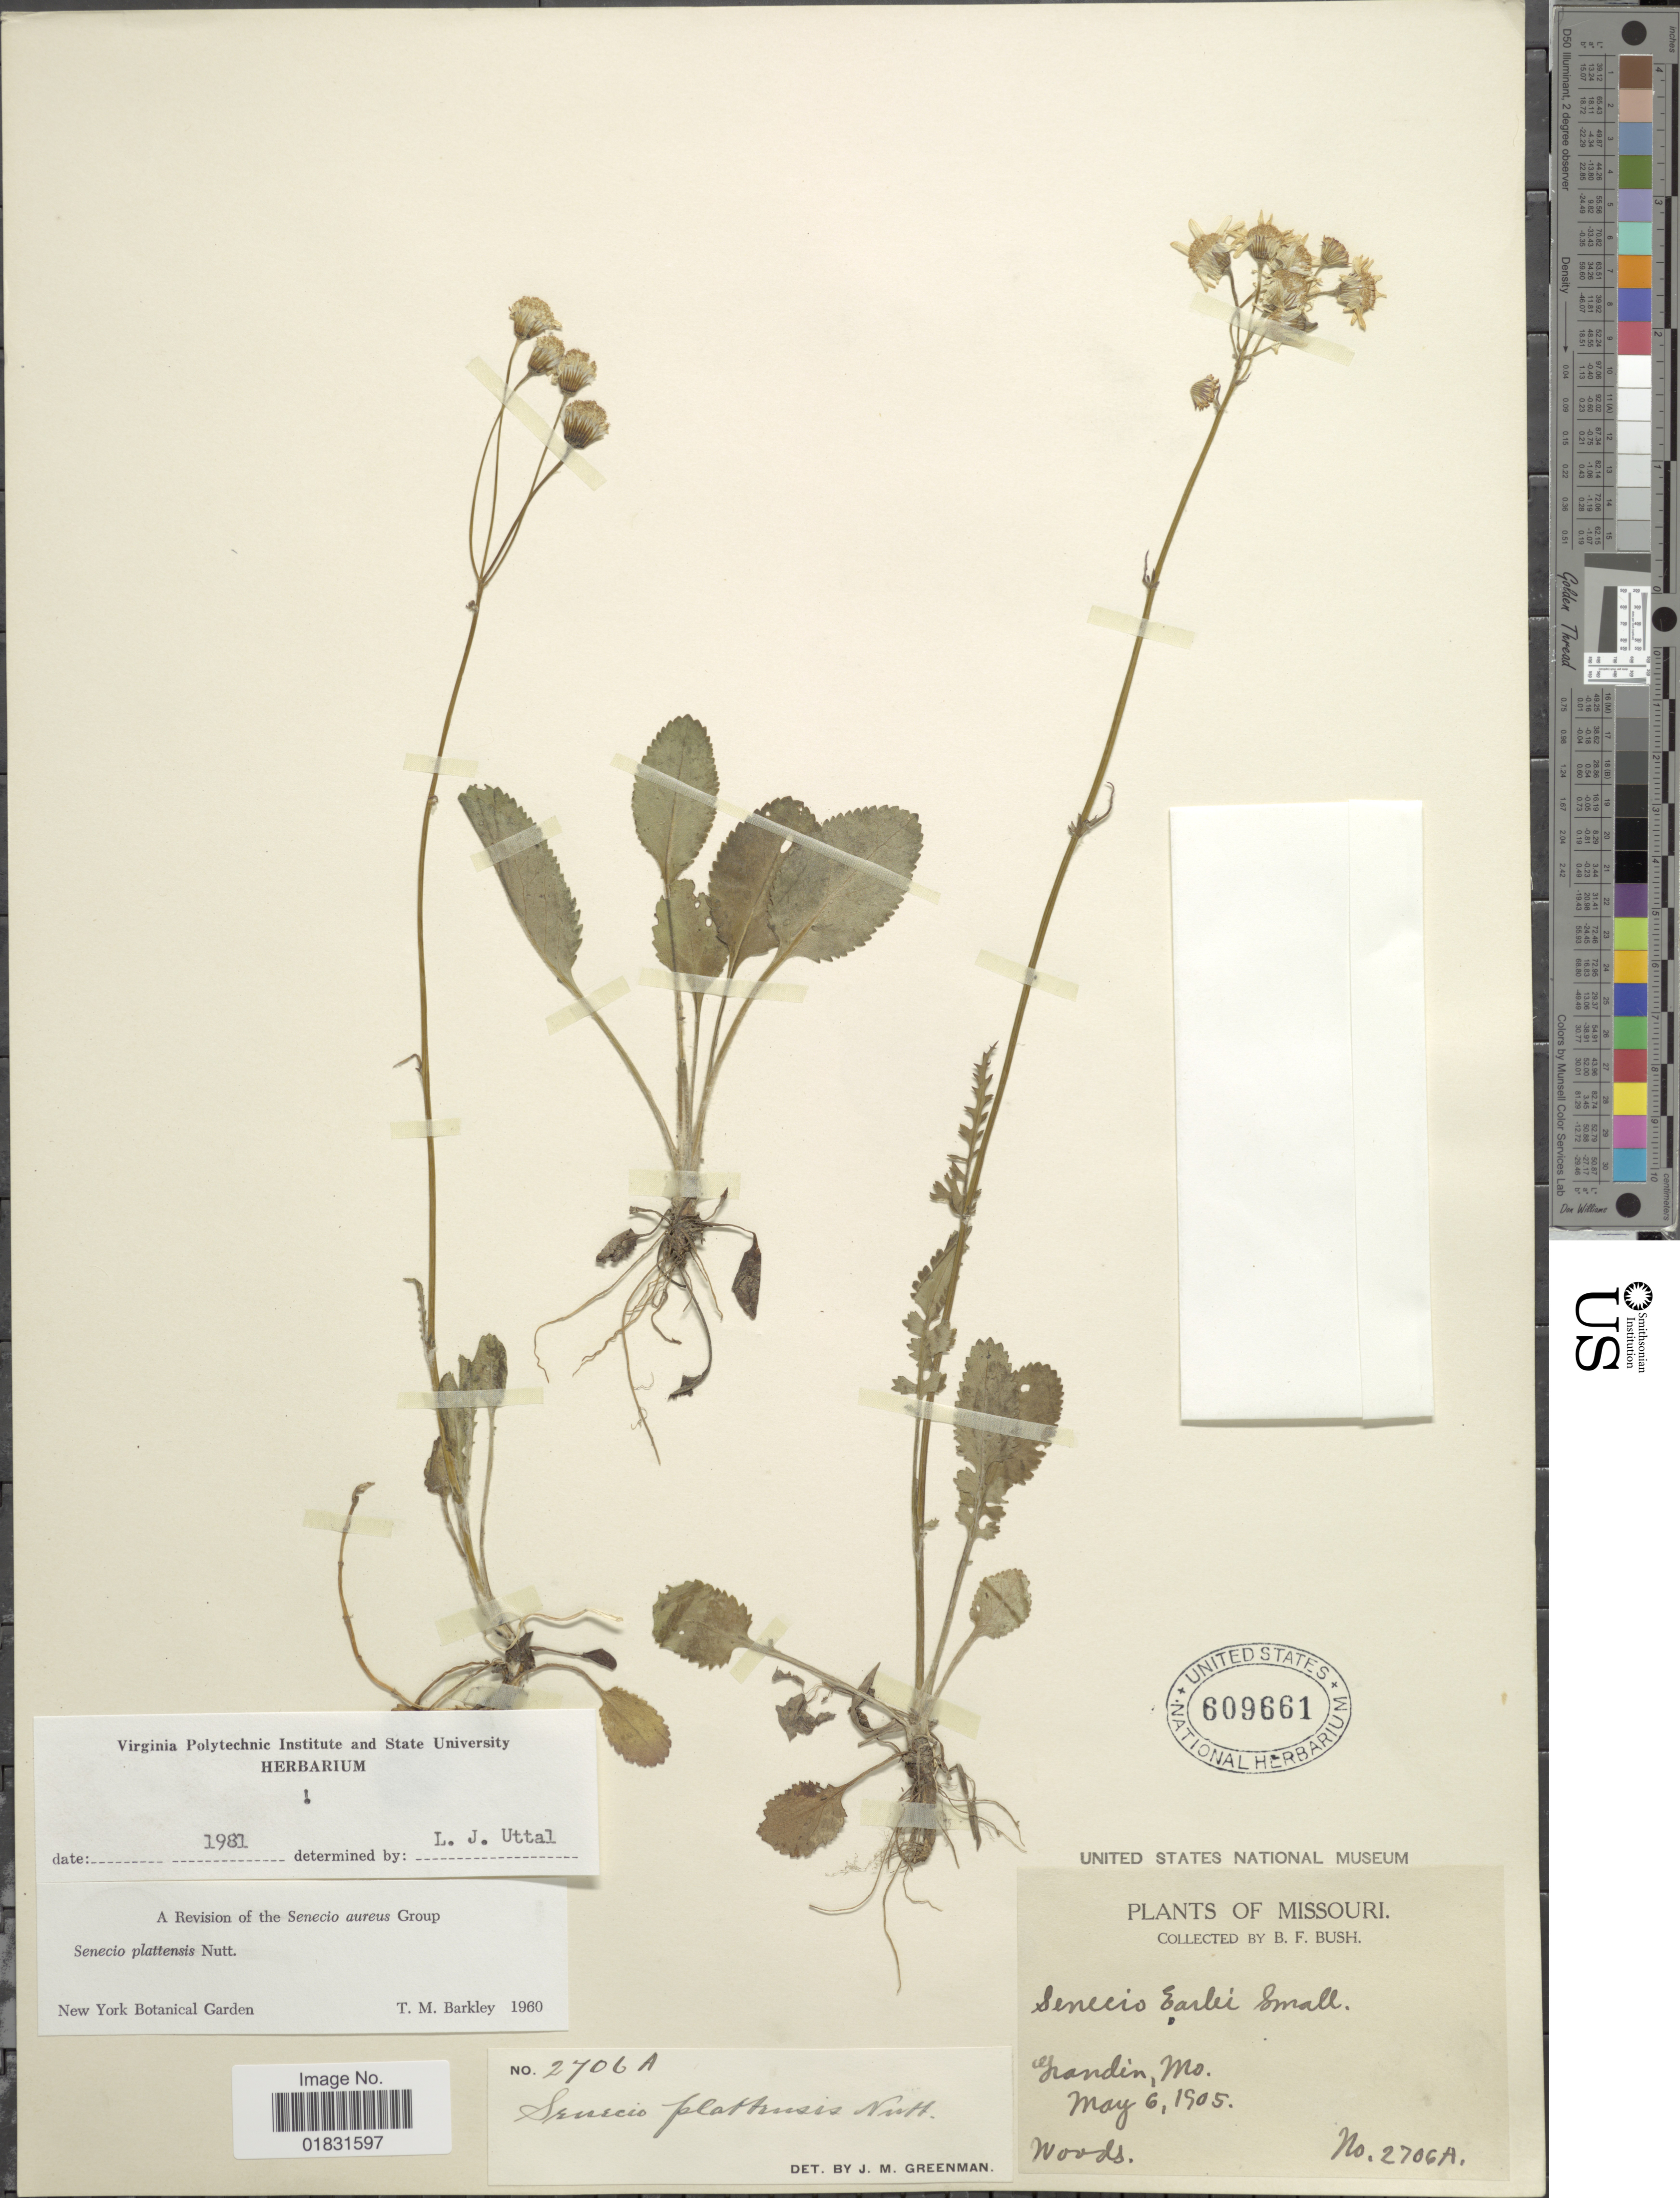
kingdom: Plantae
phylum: Tracheophyta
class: Magnoliopsida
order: Asterales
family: Asteraceae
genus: Packera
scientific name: Packera plattensis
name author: W.A. Weber & Á. Löve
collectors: B. F. Bush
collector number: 2706A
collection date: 1905-05-06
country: United States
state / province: Missouri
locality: Grandin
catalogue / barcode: US 609661